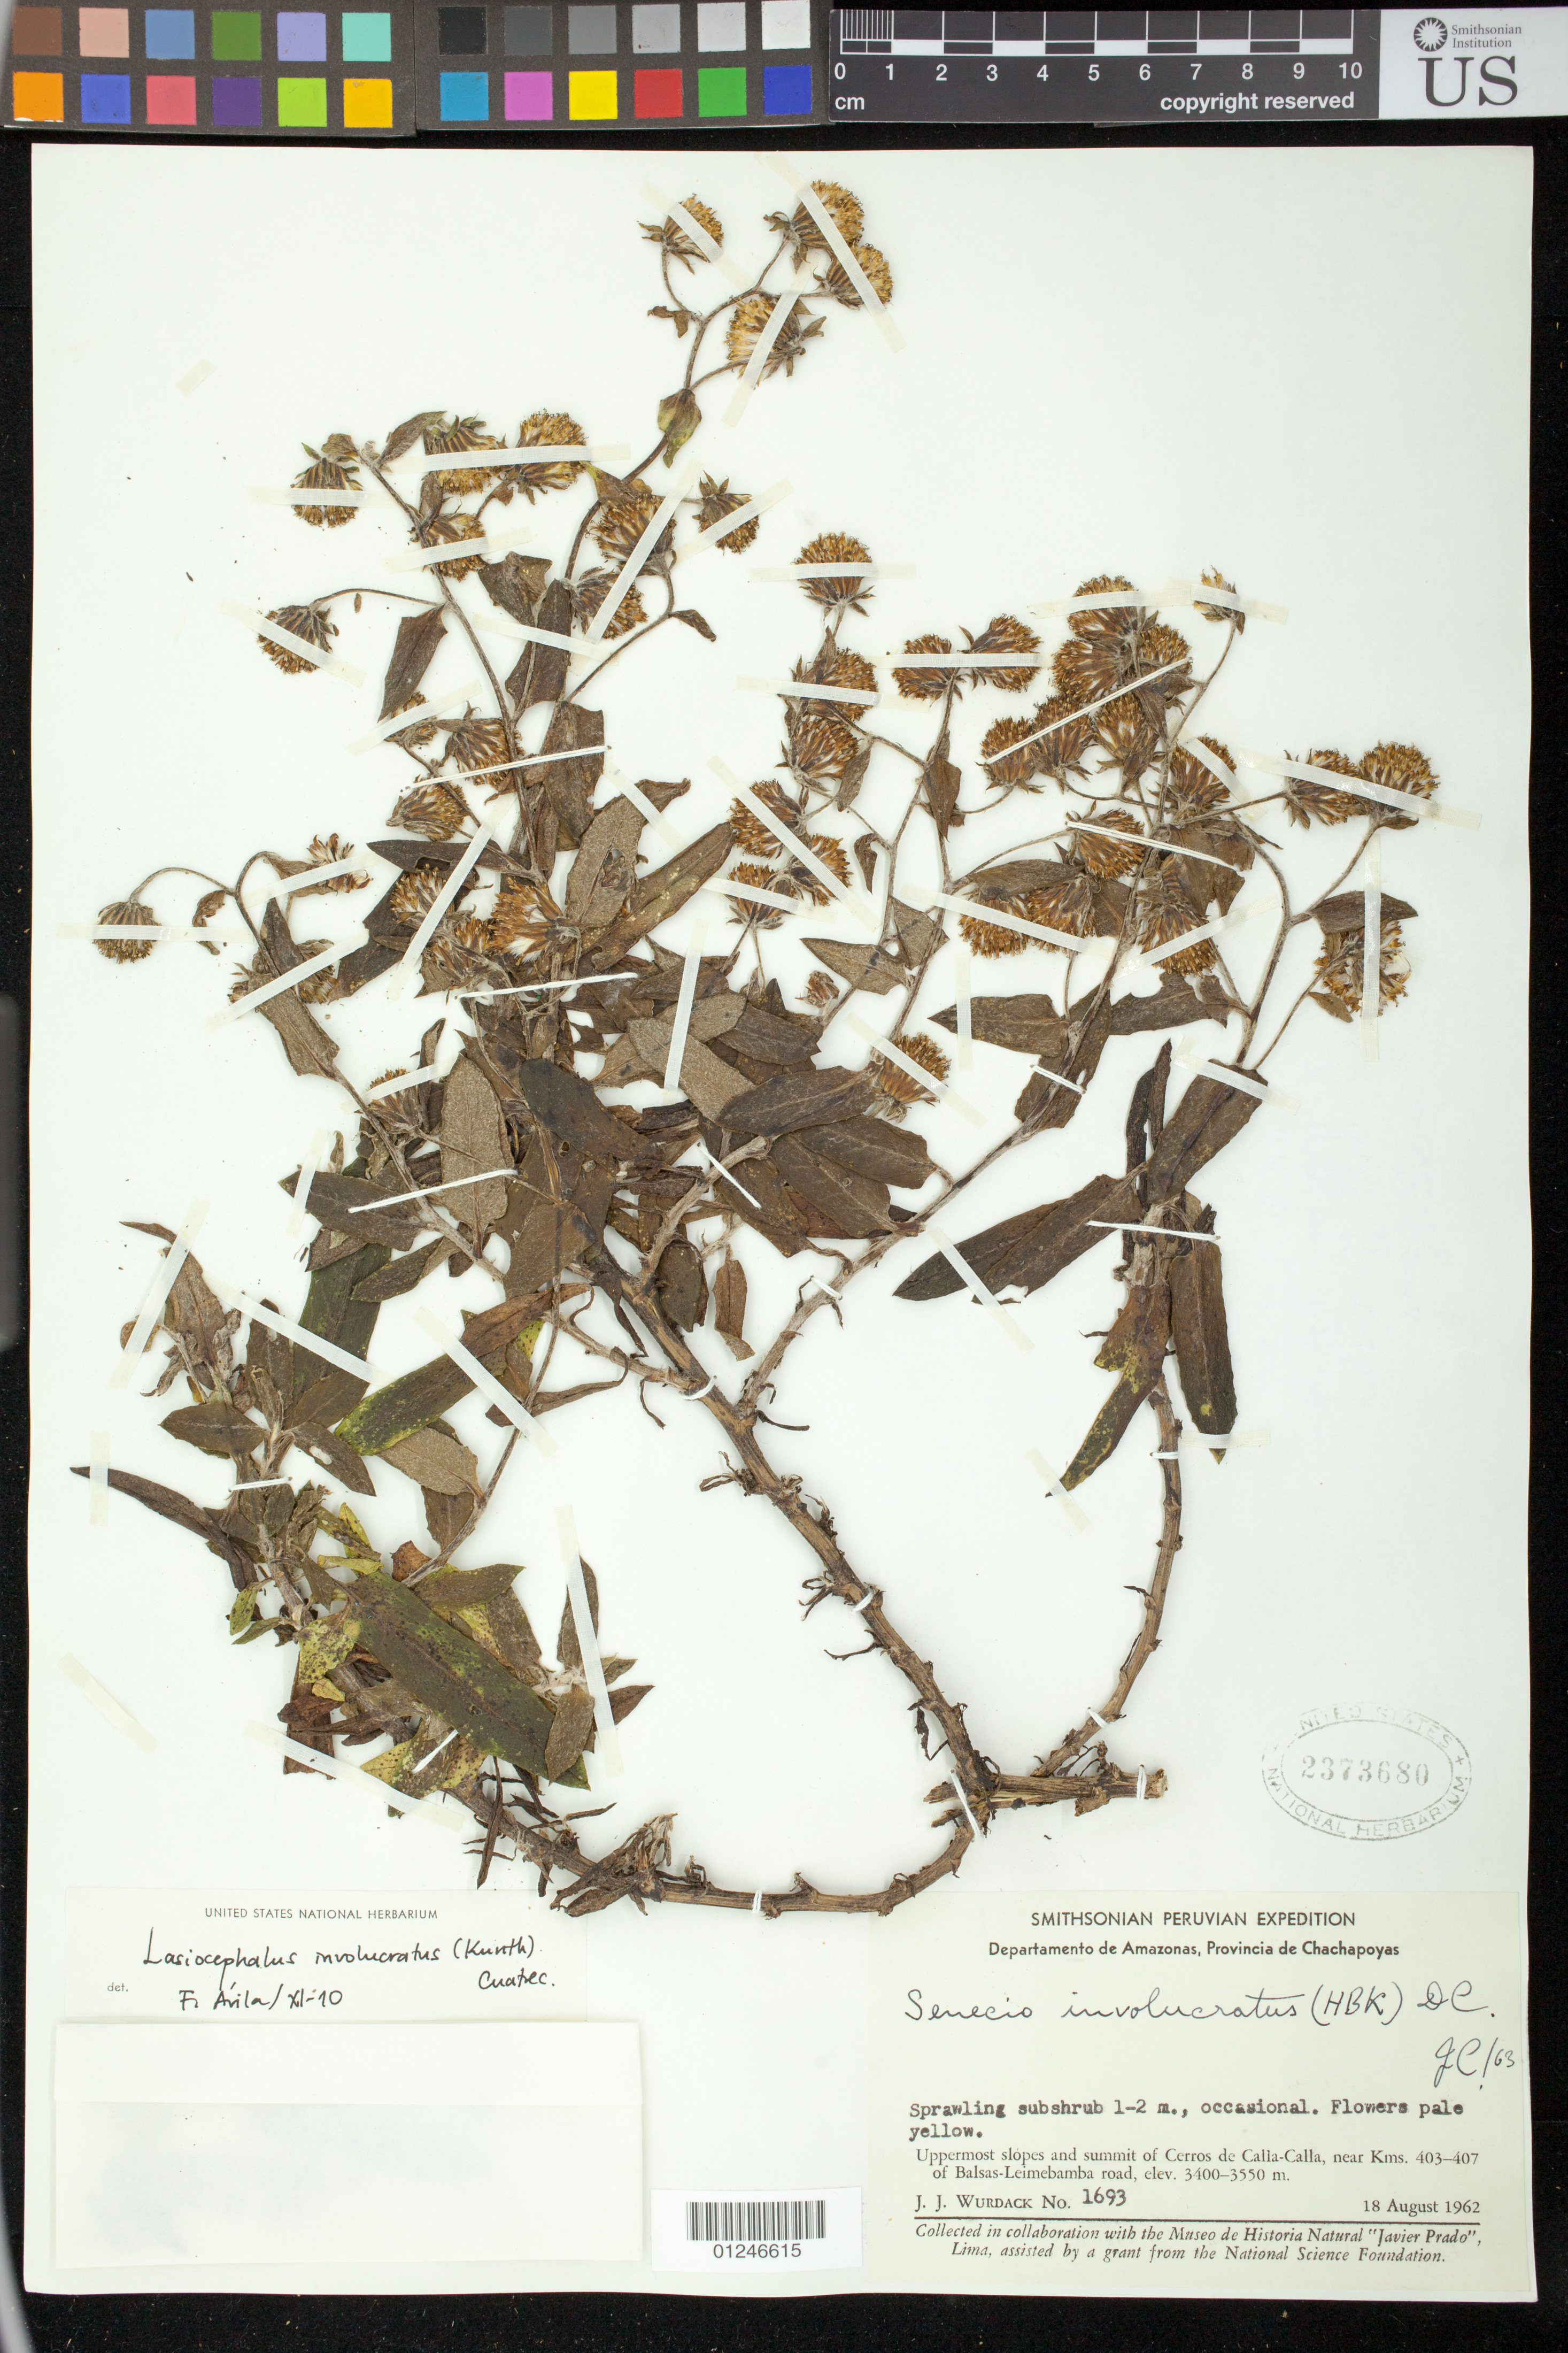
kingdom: Plantae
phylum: Tracheophyta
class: Magnoliopsida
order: Asterales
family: Asteraceae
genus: Senecio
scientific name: Senecio involucratus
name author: (Kunth) DC.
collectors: J. J. Wurdack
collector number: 1693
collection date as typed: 18 Aug 1962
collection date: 1962-08-18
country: Peru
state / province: Amazonas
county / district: Chachapoyas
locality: uppermost slopes and summit of Cerros de Calla-Calla, near kms 404 - 407 of Balsas-Leimebamba Road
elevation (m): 3400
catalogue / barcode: US 2373680